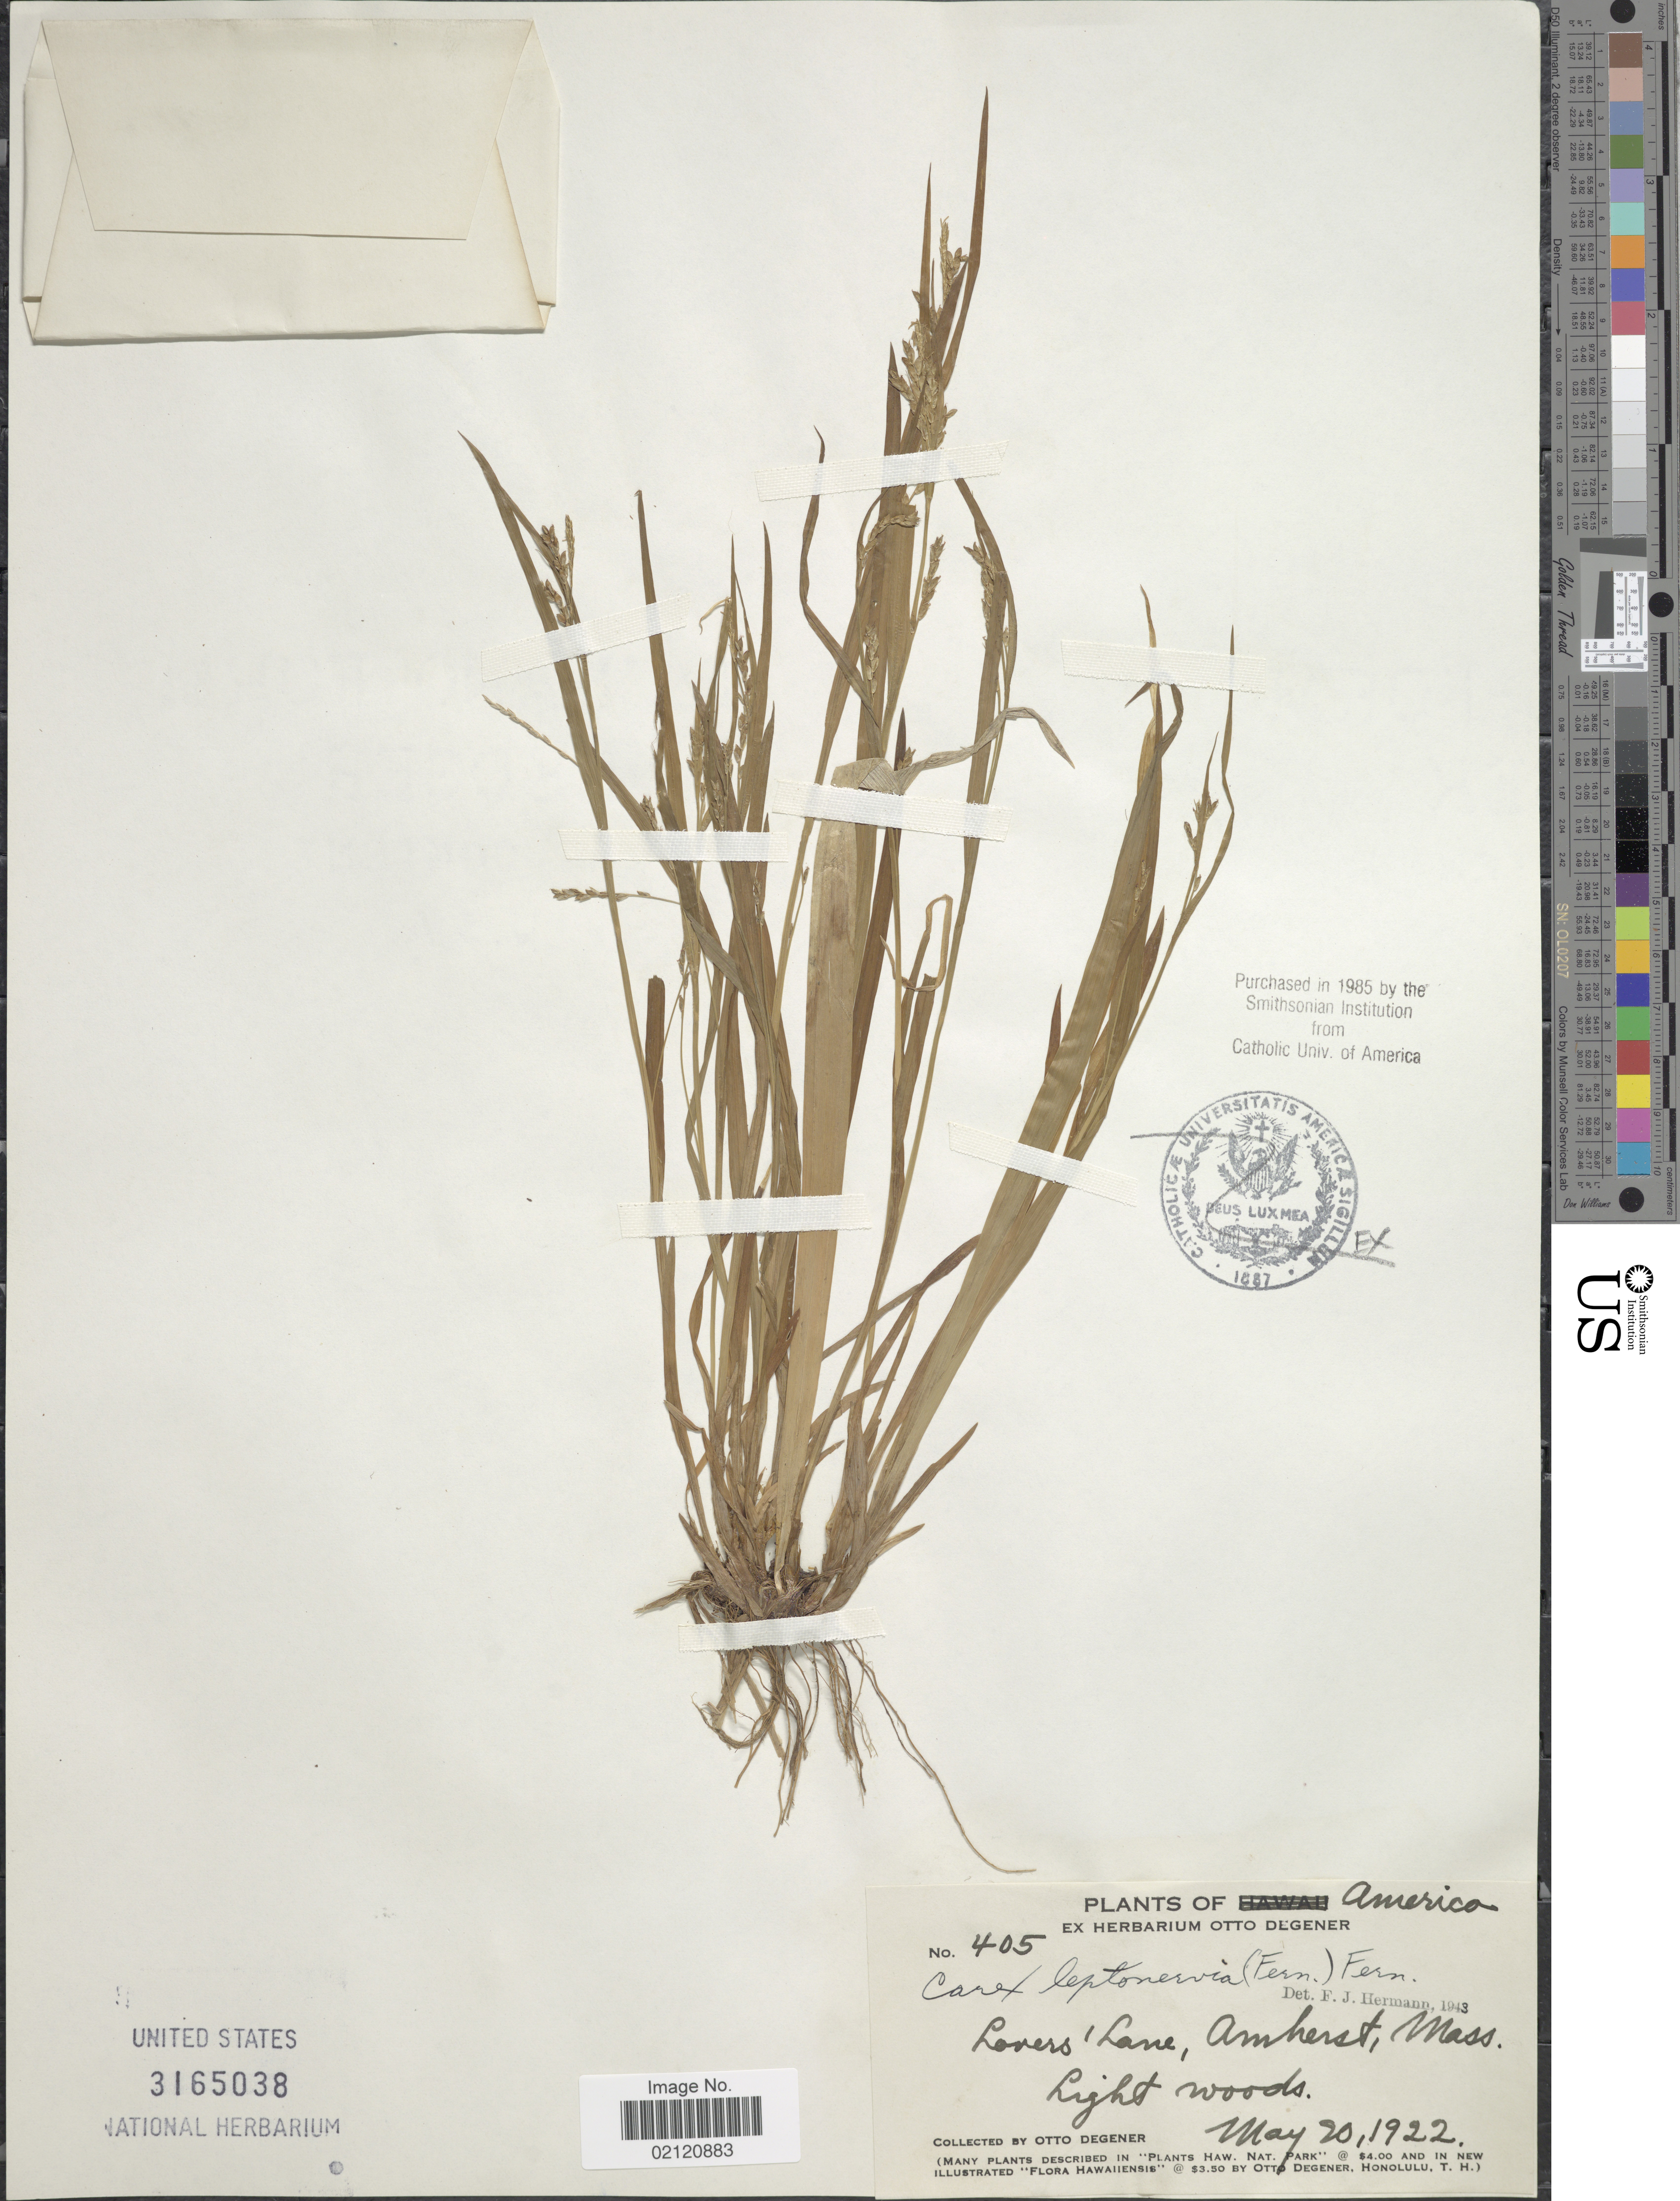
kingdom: Plantae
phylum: Tracheophyta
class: Liliopsida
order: Poales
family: Cyperaceae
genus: Carex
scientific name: Carex leptonervia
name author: (Fernald) Fernald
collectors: O. Degener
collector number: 405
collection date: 1922-05-20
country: United States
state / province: Massachusetts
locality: Lovers Lane, Amherst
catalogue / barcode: US 3165038